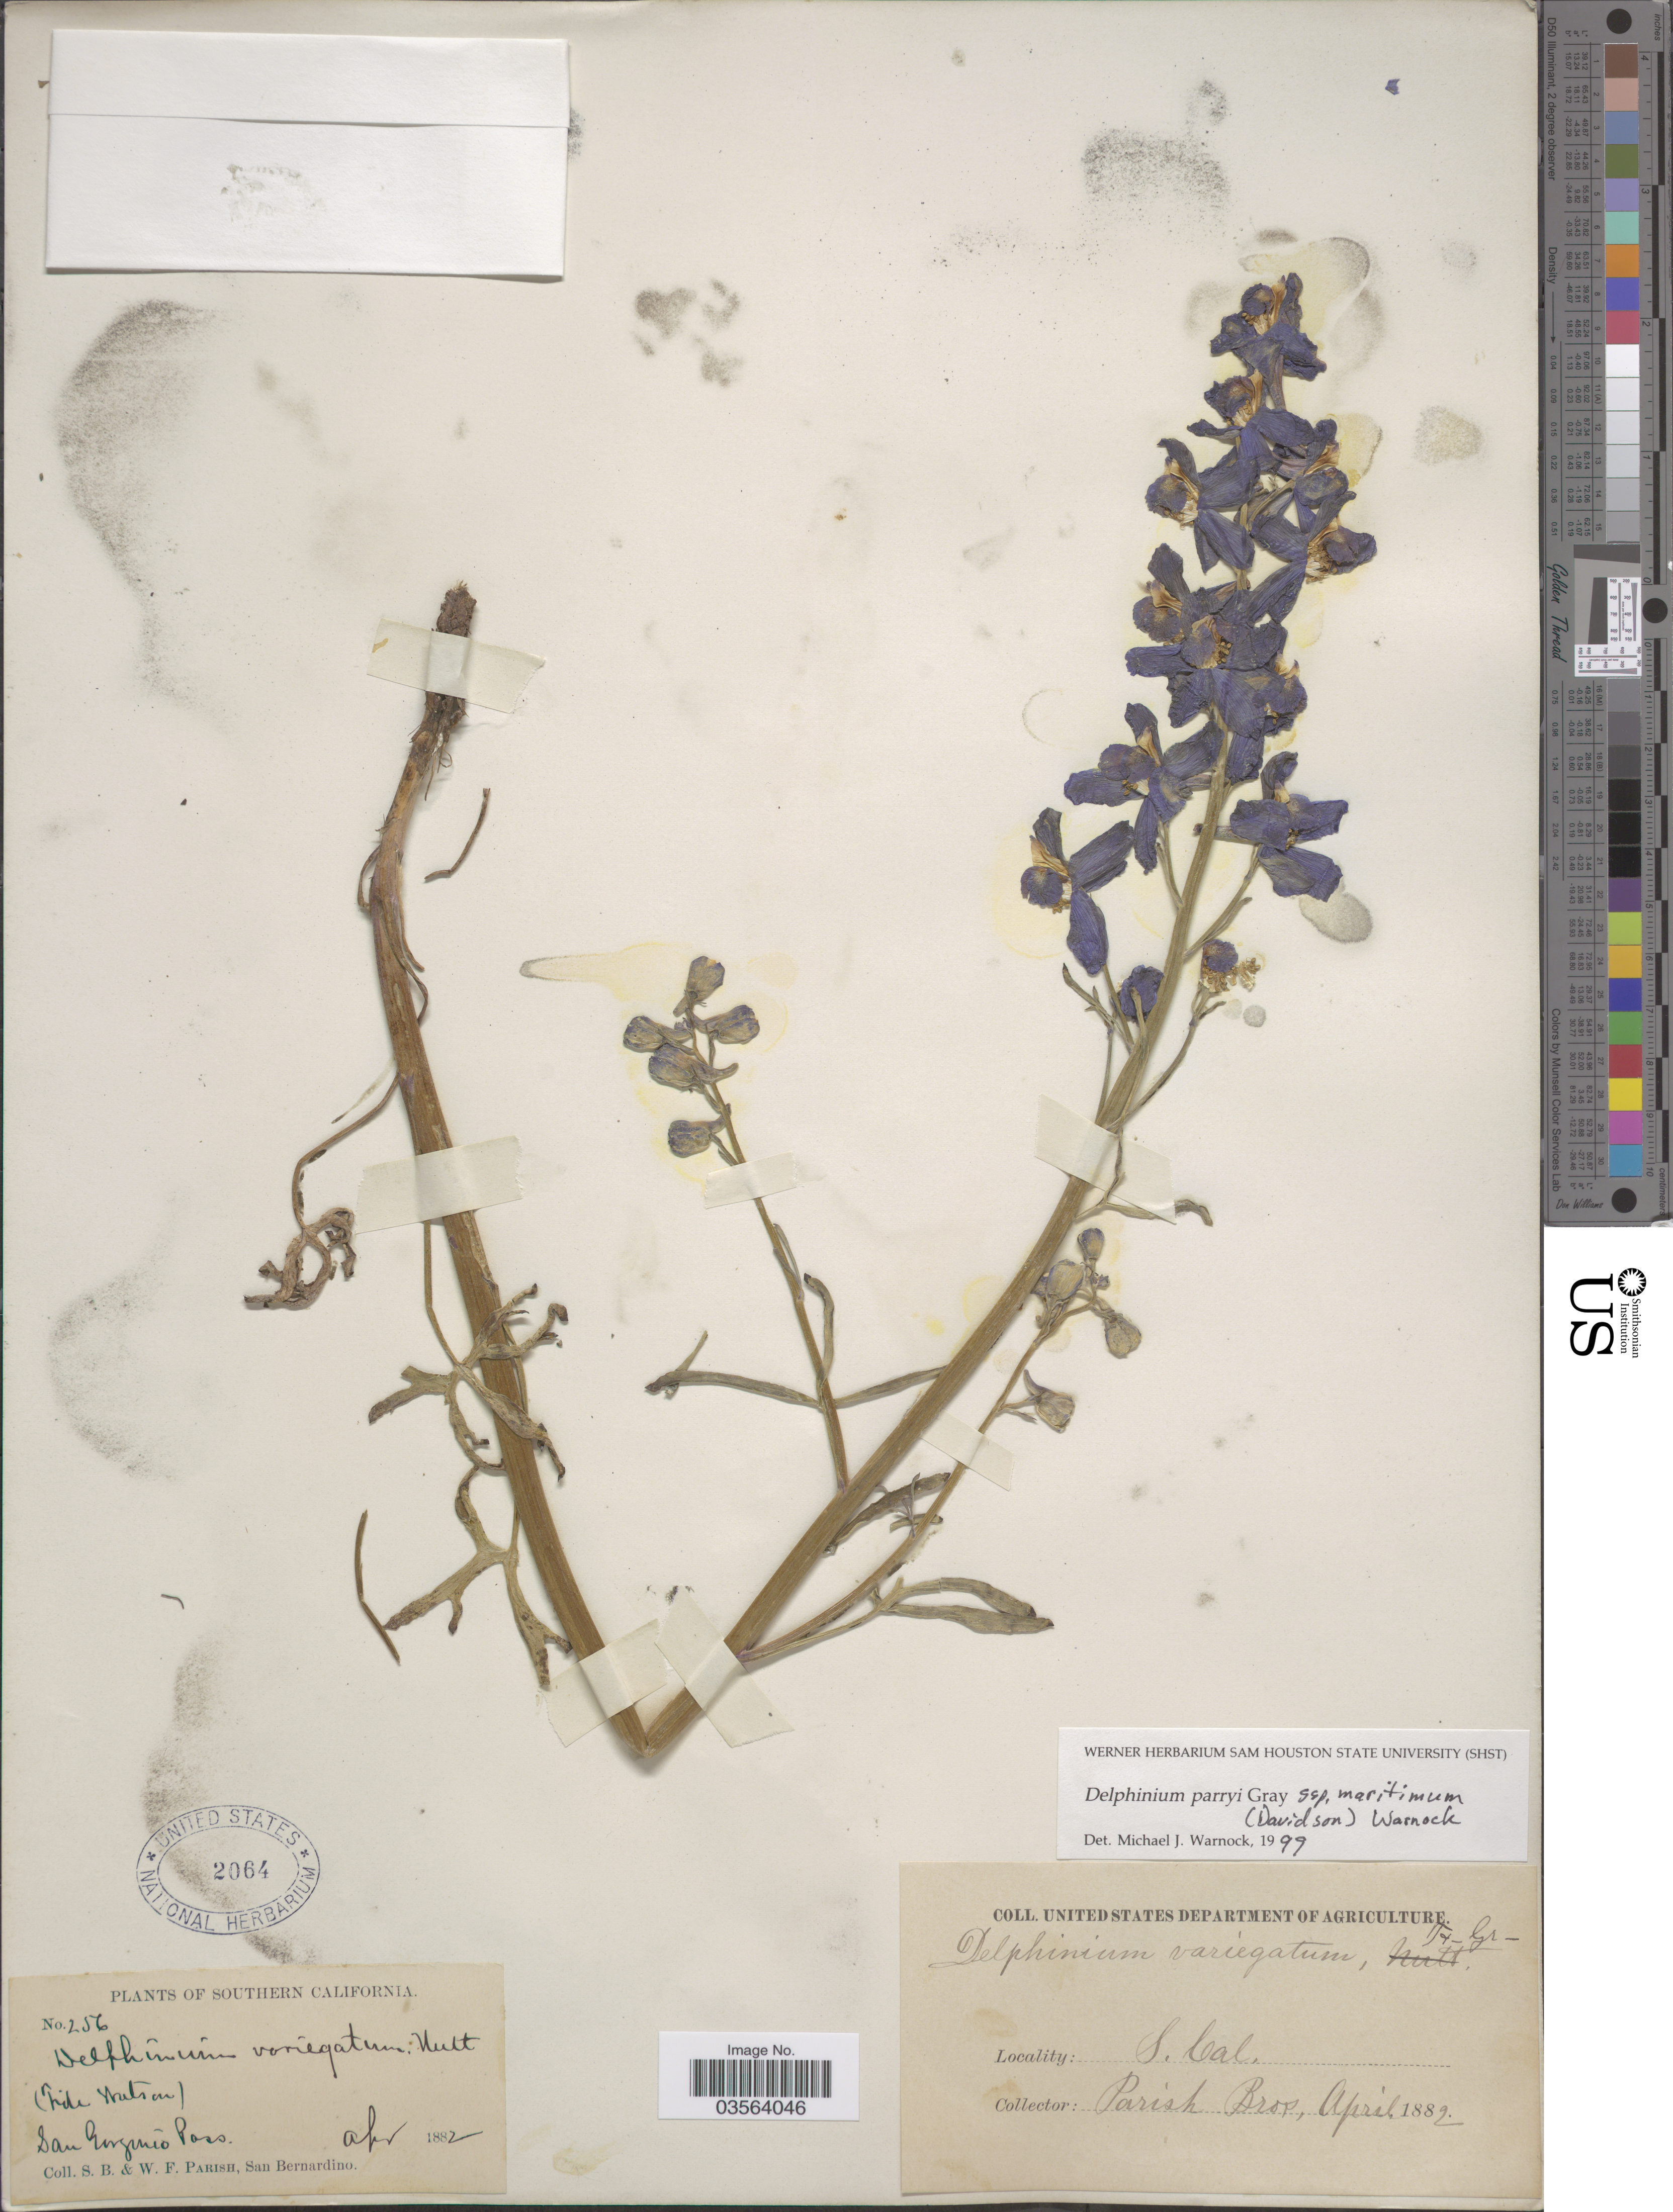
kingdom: Plantae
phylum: Tracheophyta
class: Magnoliopsida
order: Ranunculales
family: Ranunculaceae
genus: Delphinium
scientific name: Delphinium parryi subsp. maritimum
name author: (Davidson) M.J. Warnock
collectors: S. B. Parish & W. F. Parish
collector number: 256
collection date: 1882-04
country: United States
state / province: California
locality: Southern California. San Gorgonio Pass.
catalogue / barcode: US 2064